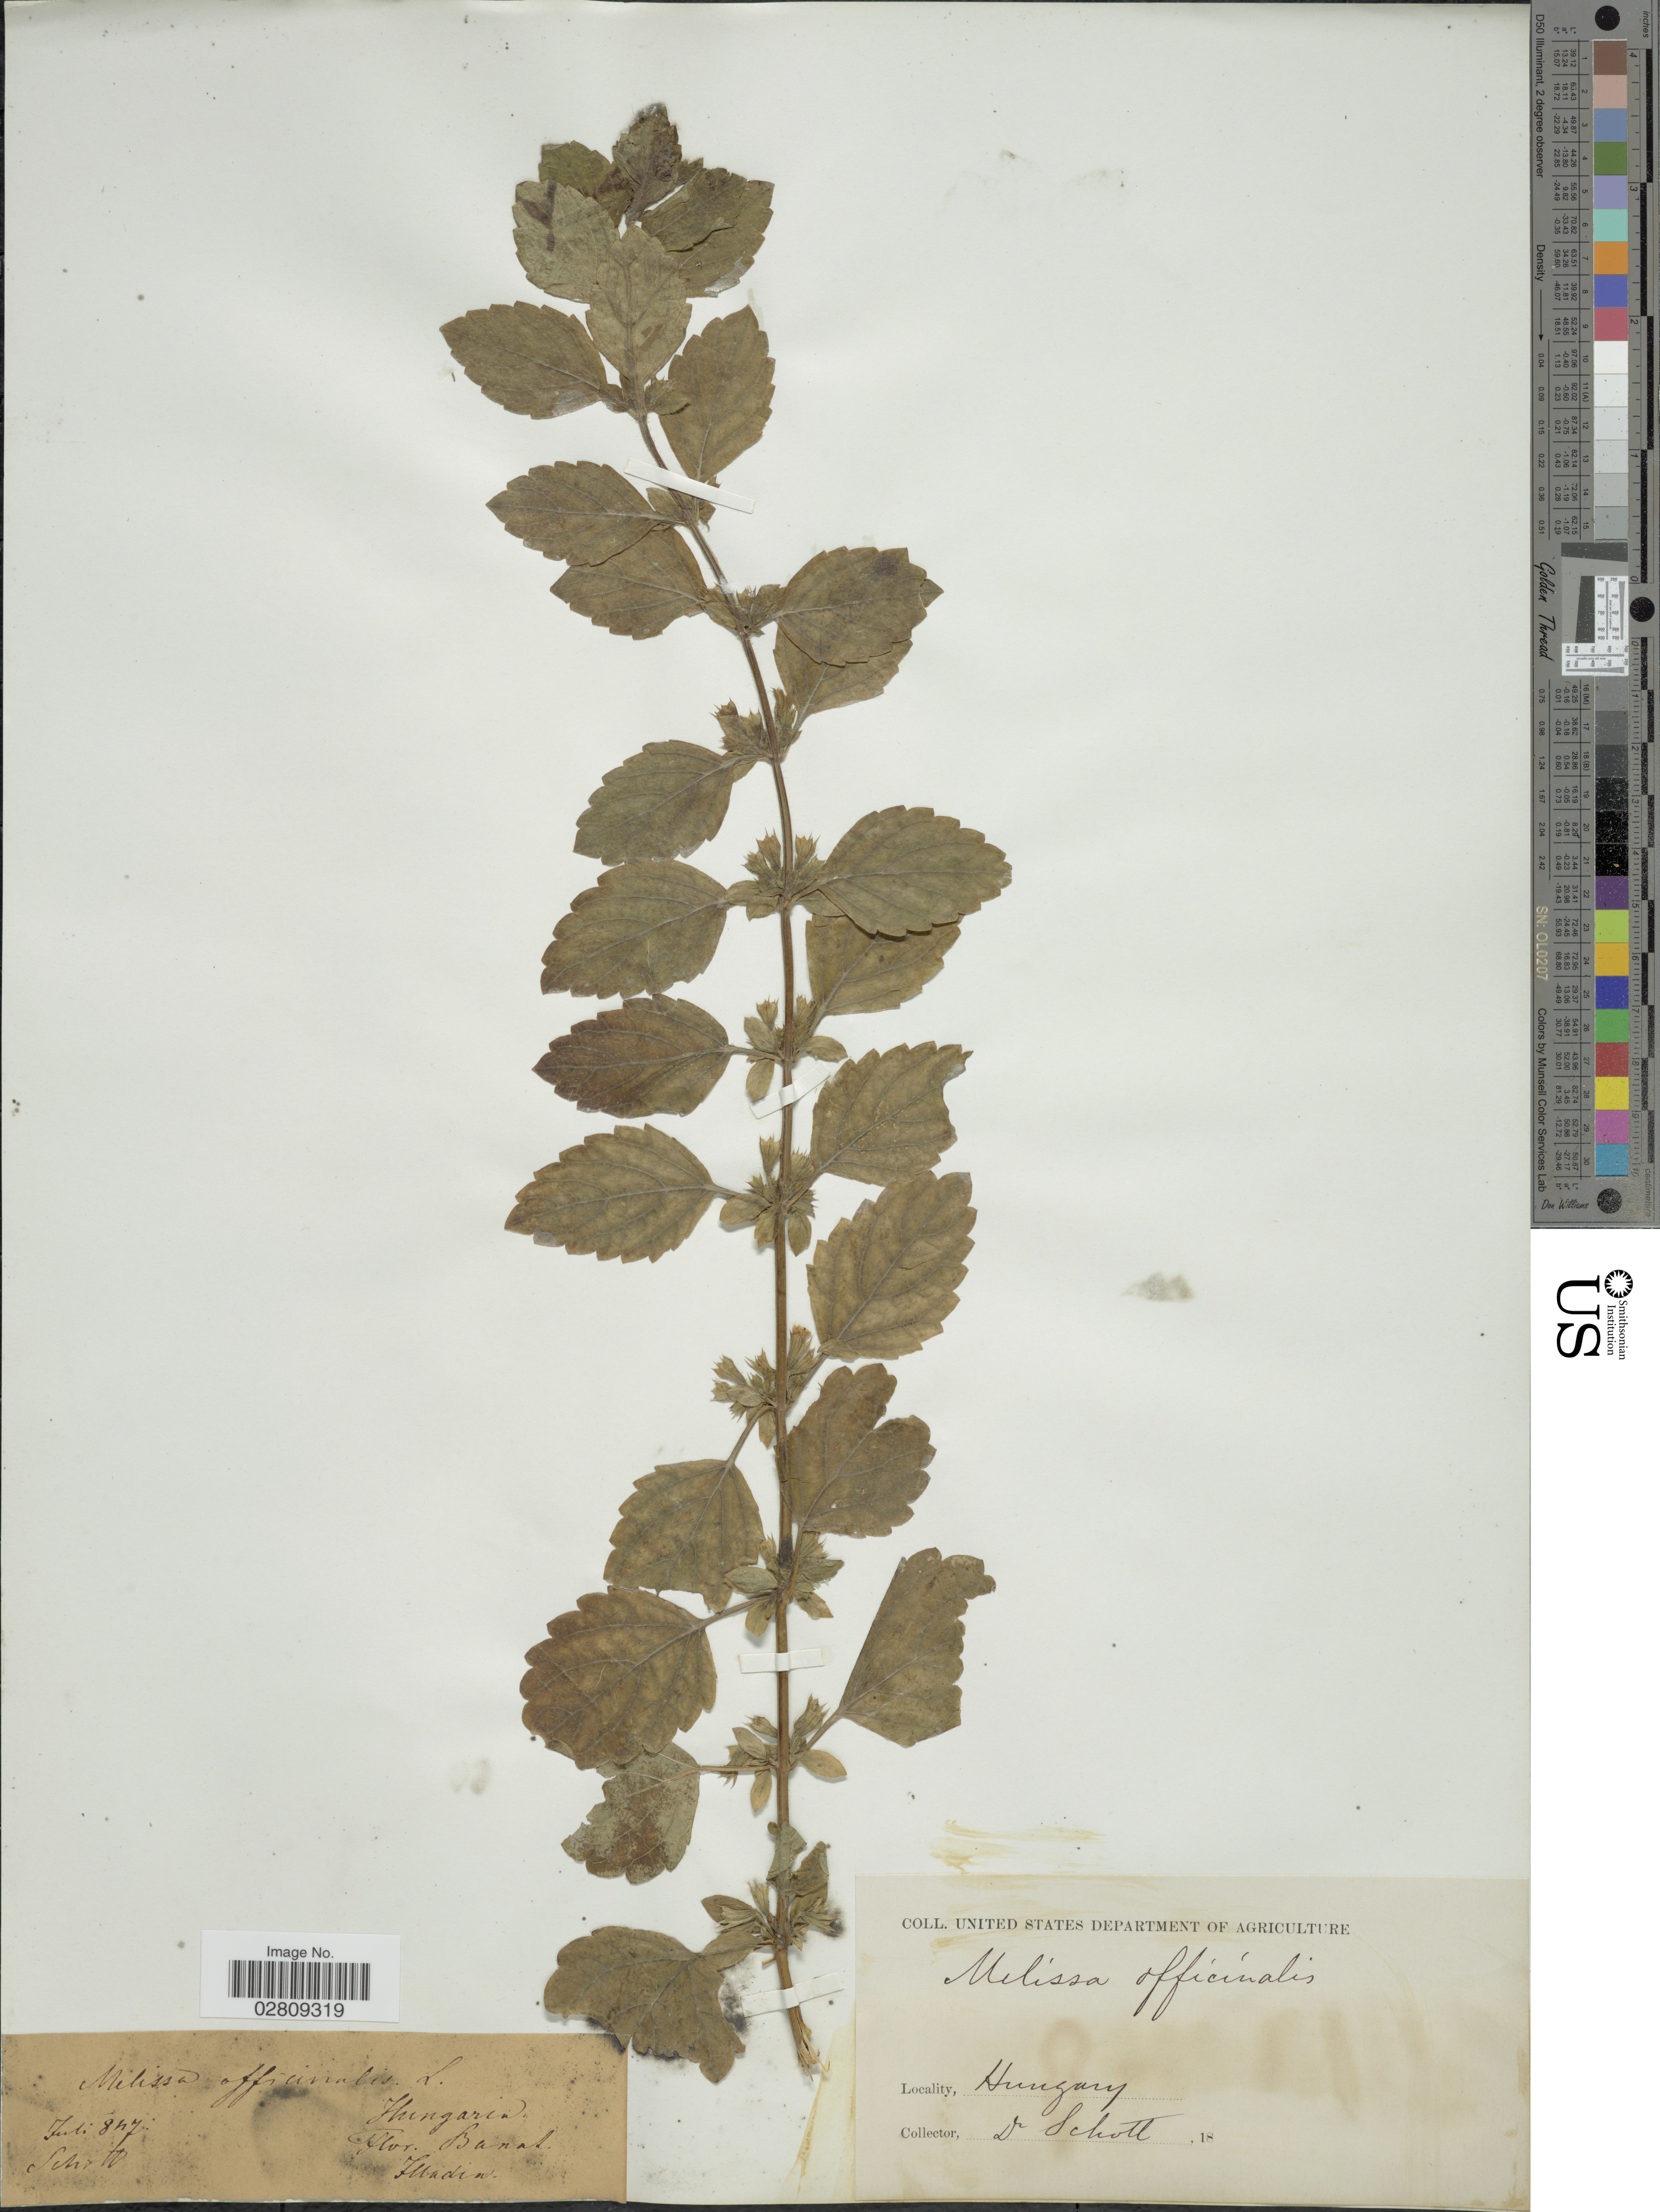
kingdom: Plantae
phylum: Tracheophyta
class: Magnoliopsida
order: Lamiales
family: Lamiaceae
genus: Melissa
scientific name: Melissa officinalis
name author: L.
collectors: Schott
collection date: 1847-07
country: Hungary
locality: Banat [interpreted], Illadim [interpreted].